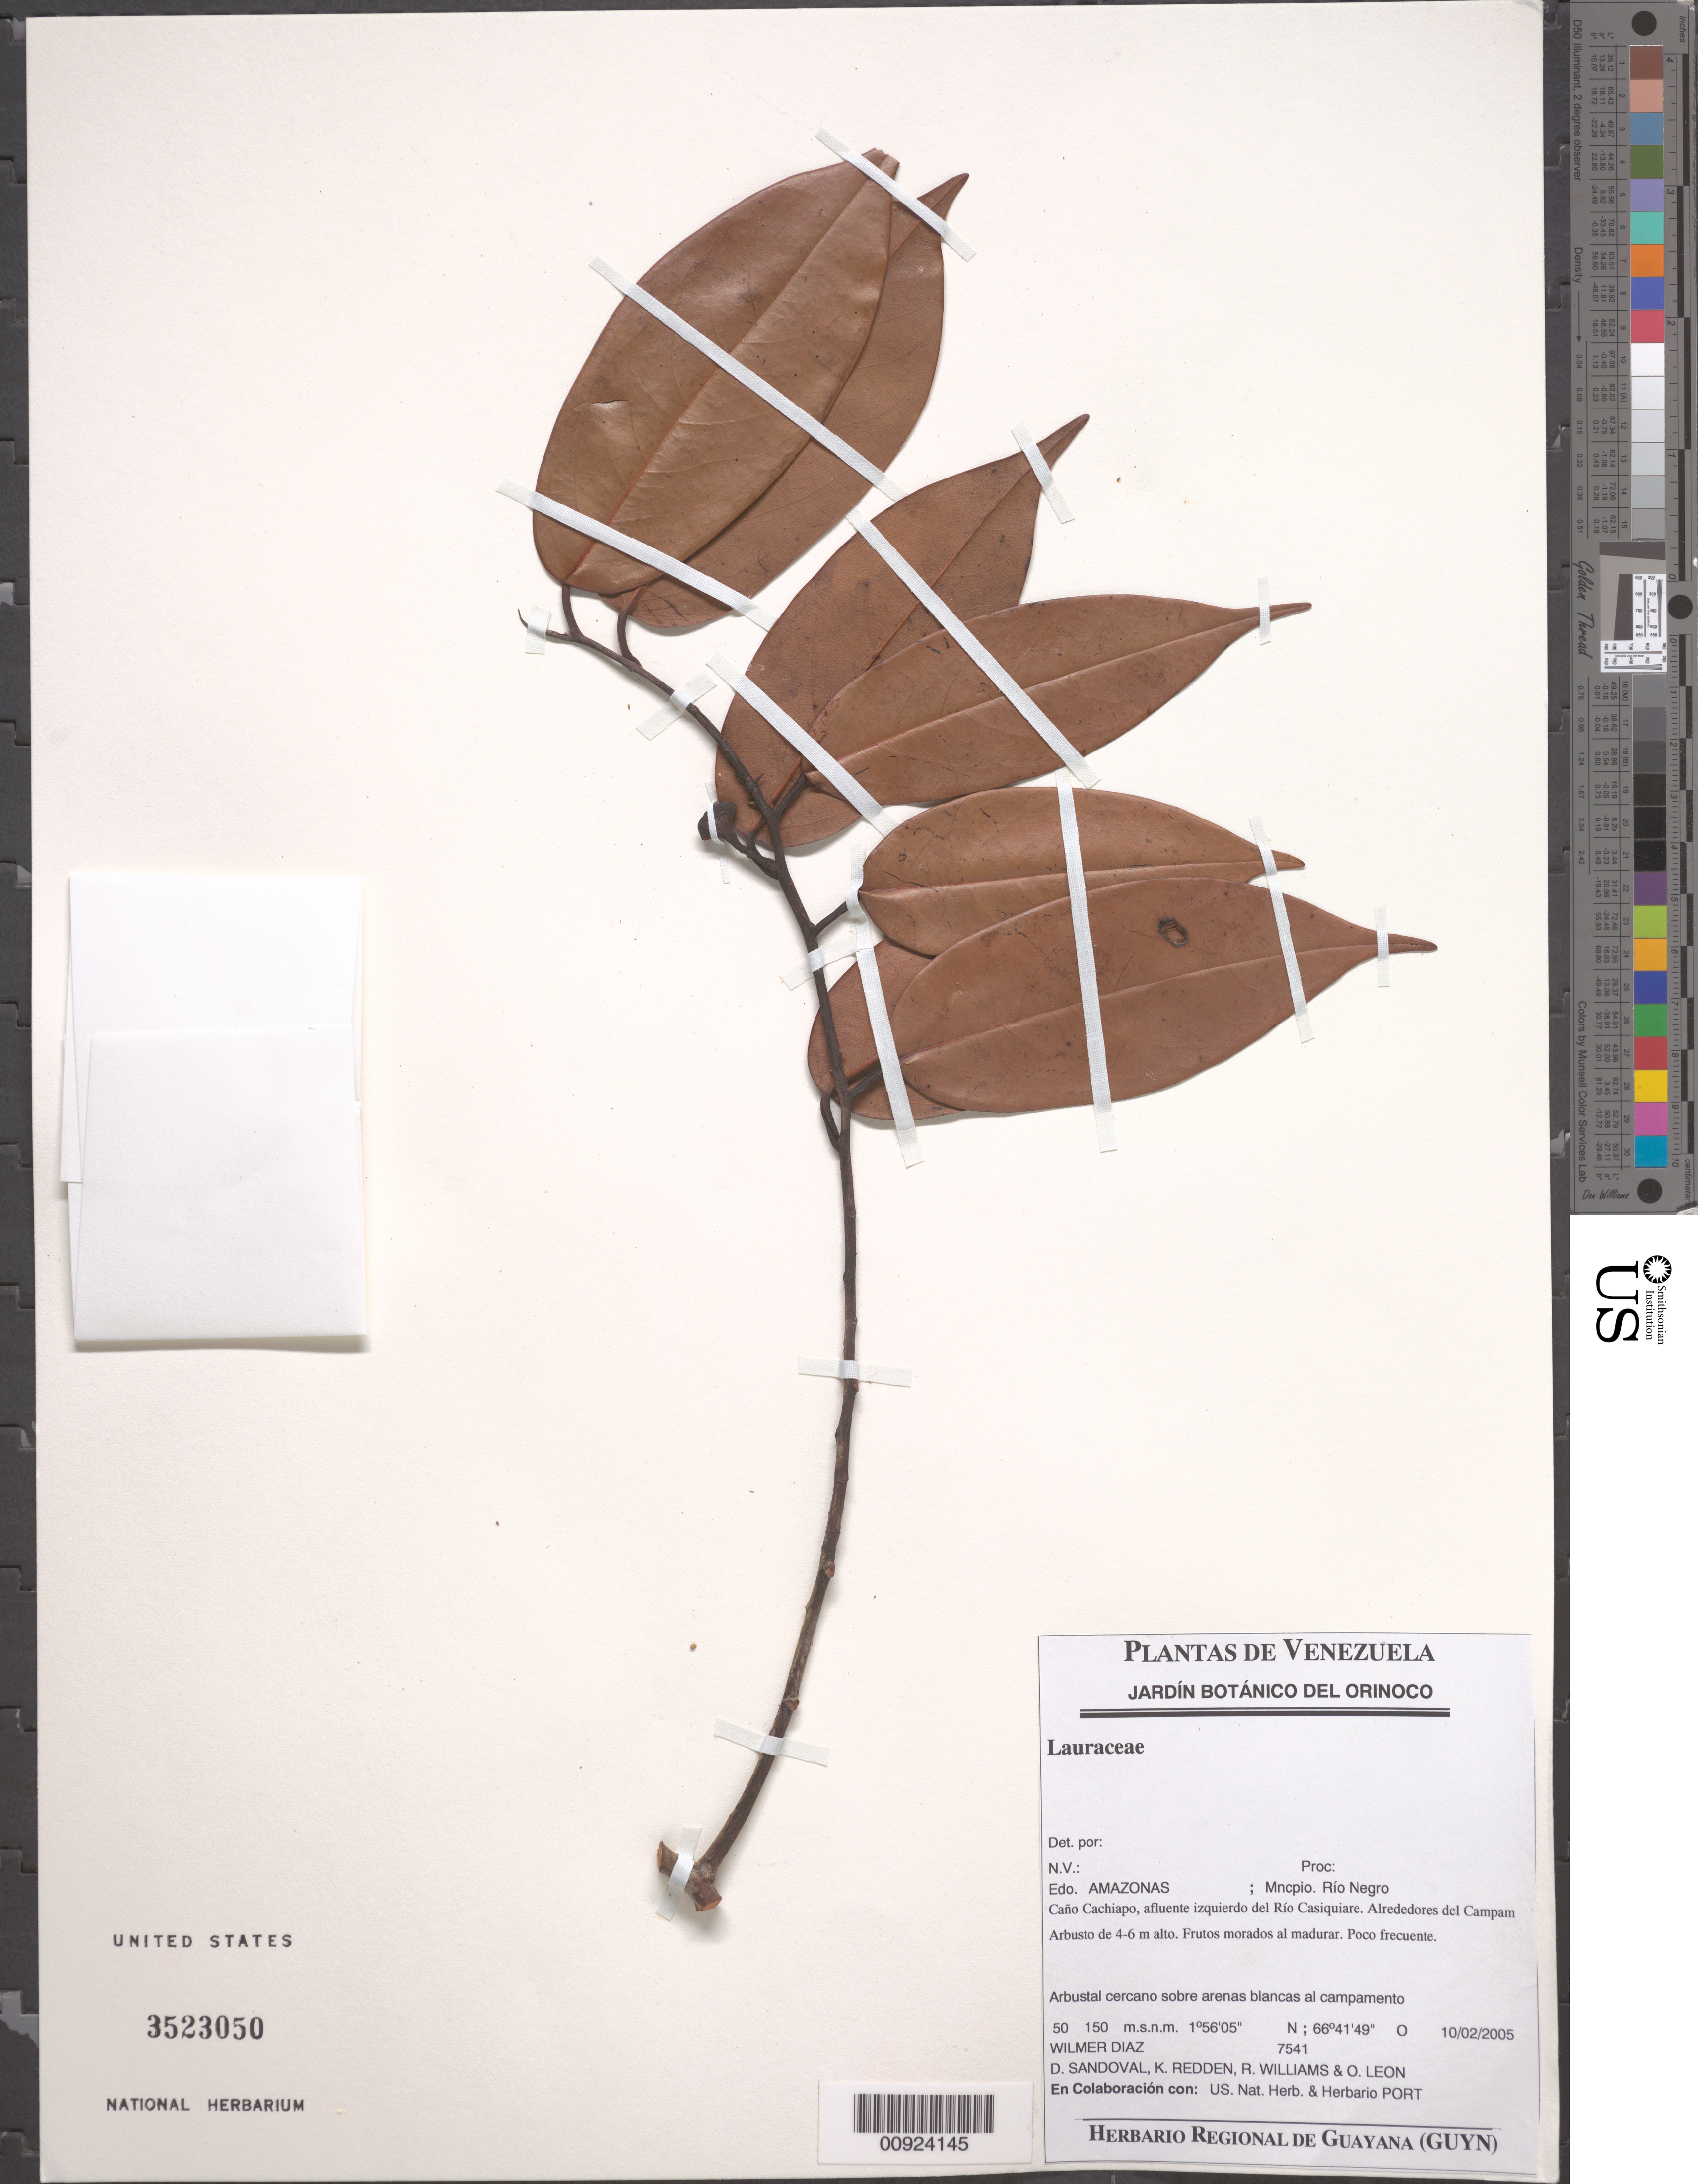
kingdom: Plantae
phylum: Tracheophyta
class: Magnoliopsida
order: Laurales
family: Lauraceae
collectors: W. Díaz P., D. Sandoval, K. M. Redden, R. Williams & O. León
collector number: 7541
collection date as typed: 10-Feb-05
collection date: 2005-02-10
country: Venezuela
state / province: Amazonas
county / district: Río Negro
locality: Caño Cachiapo, afluente del Río Casiquaire, alrededores del Campamento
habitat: Arbustal cercano sobre arenas blancas al campamento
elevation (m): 50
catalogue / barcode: US 3523050